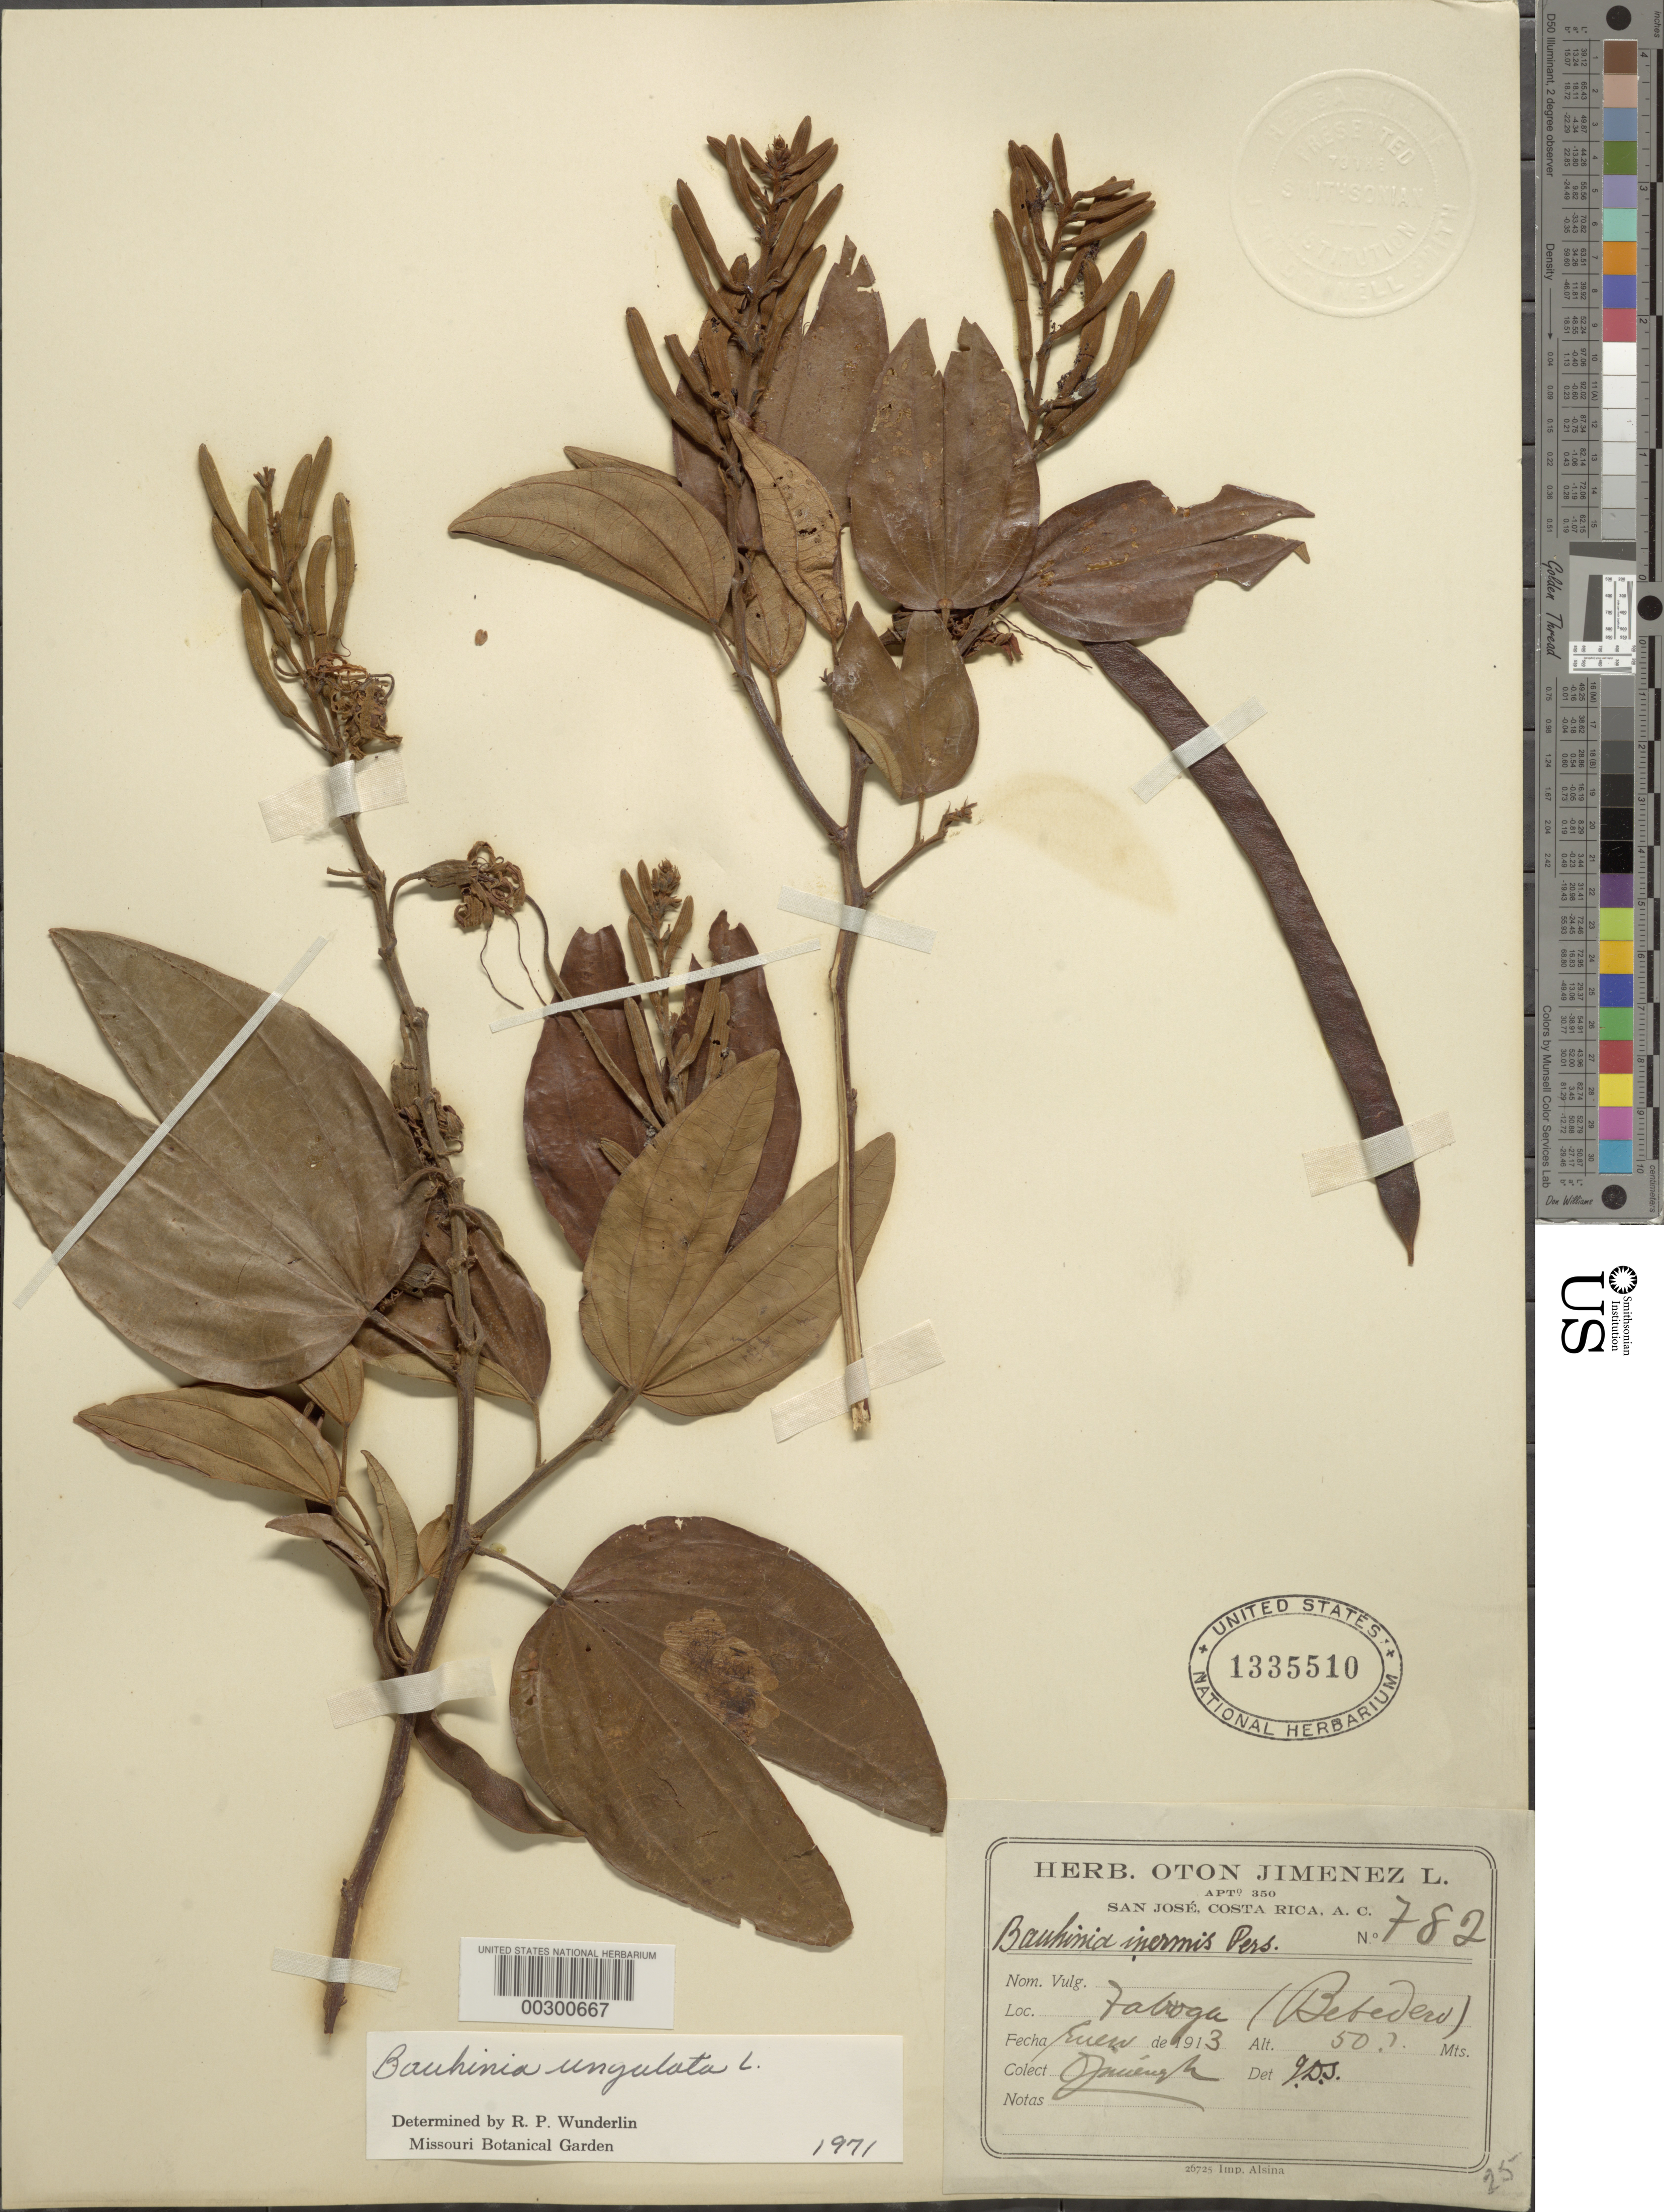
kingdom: Plantae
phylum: Tracheophyta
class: Magnoliopsida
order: Fabales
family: Fabaceae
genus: Bauhinia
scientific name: Bauhinia ungulata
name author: L.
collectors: O. Jimenez L.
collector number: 782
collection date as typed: Jan 1913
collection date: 1913-01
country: Costa Rica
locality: Faboga (Bebedero)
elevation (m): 50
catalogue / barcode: US 1335510